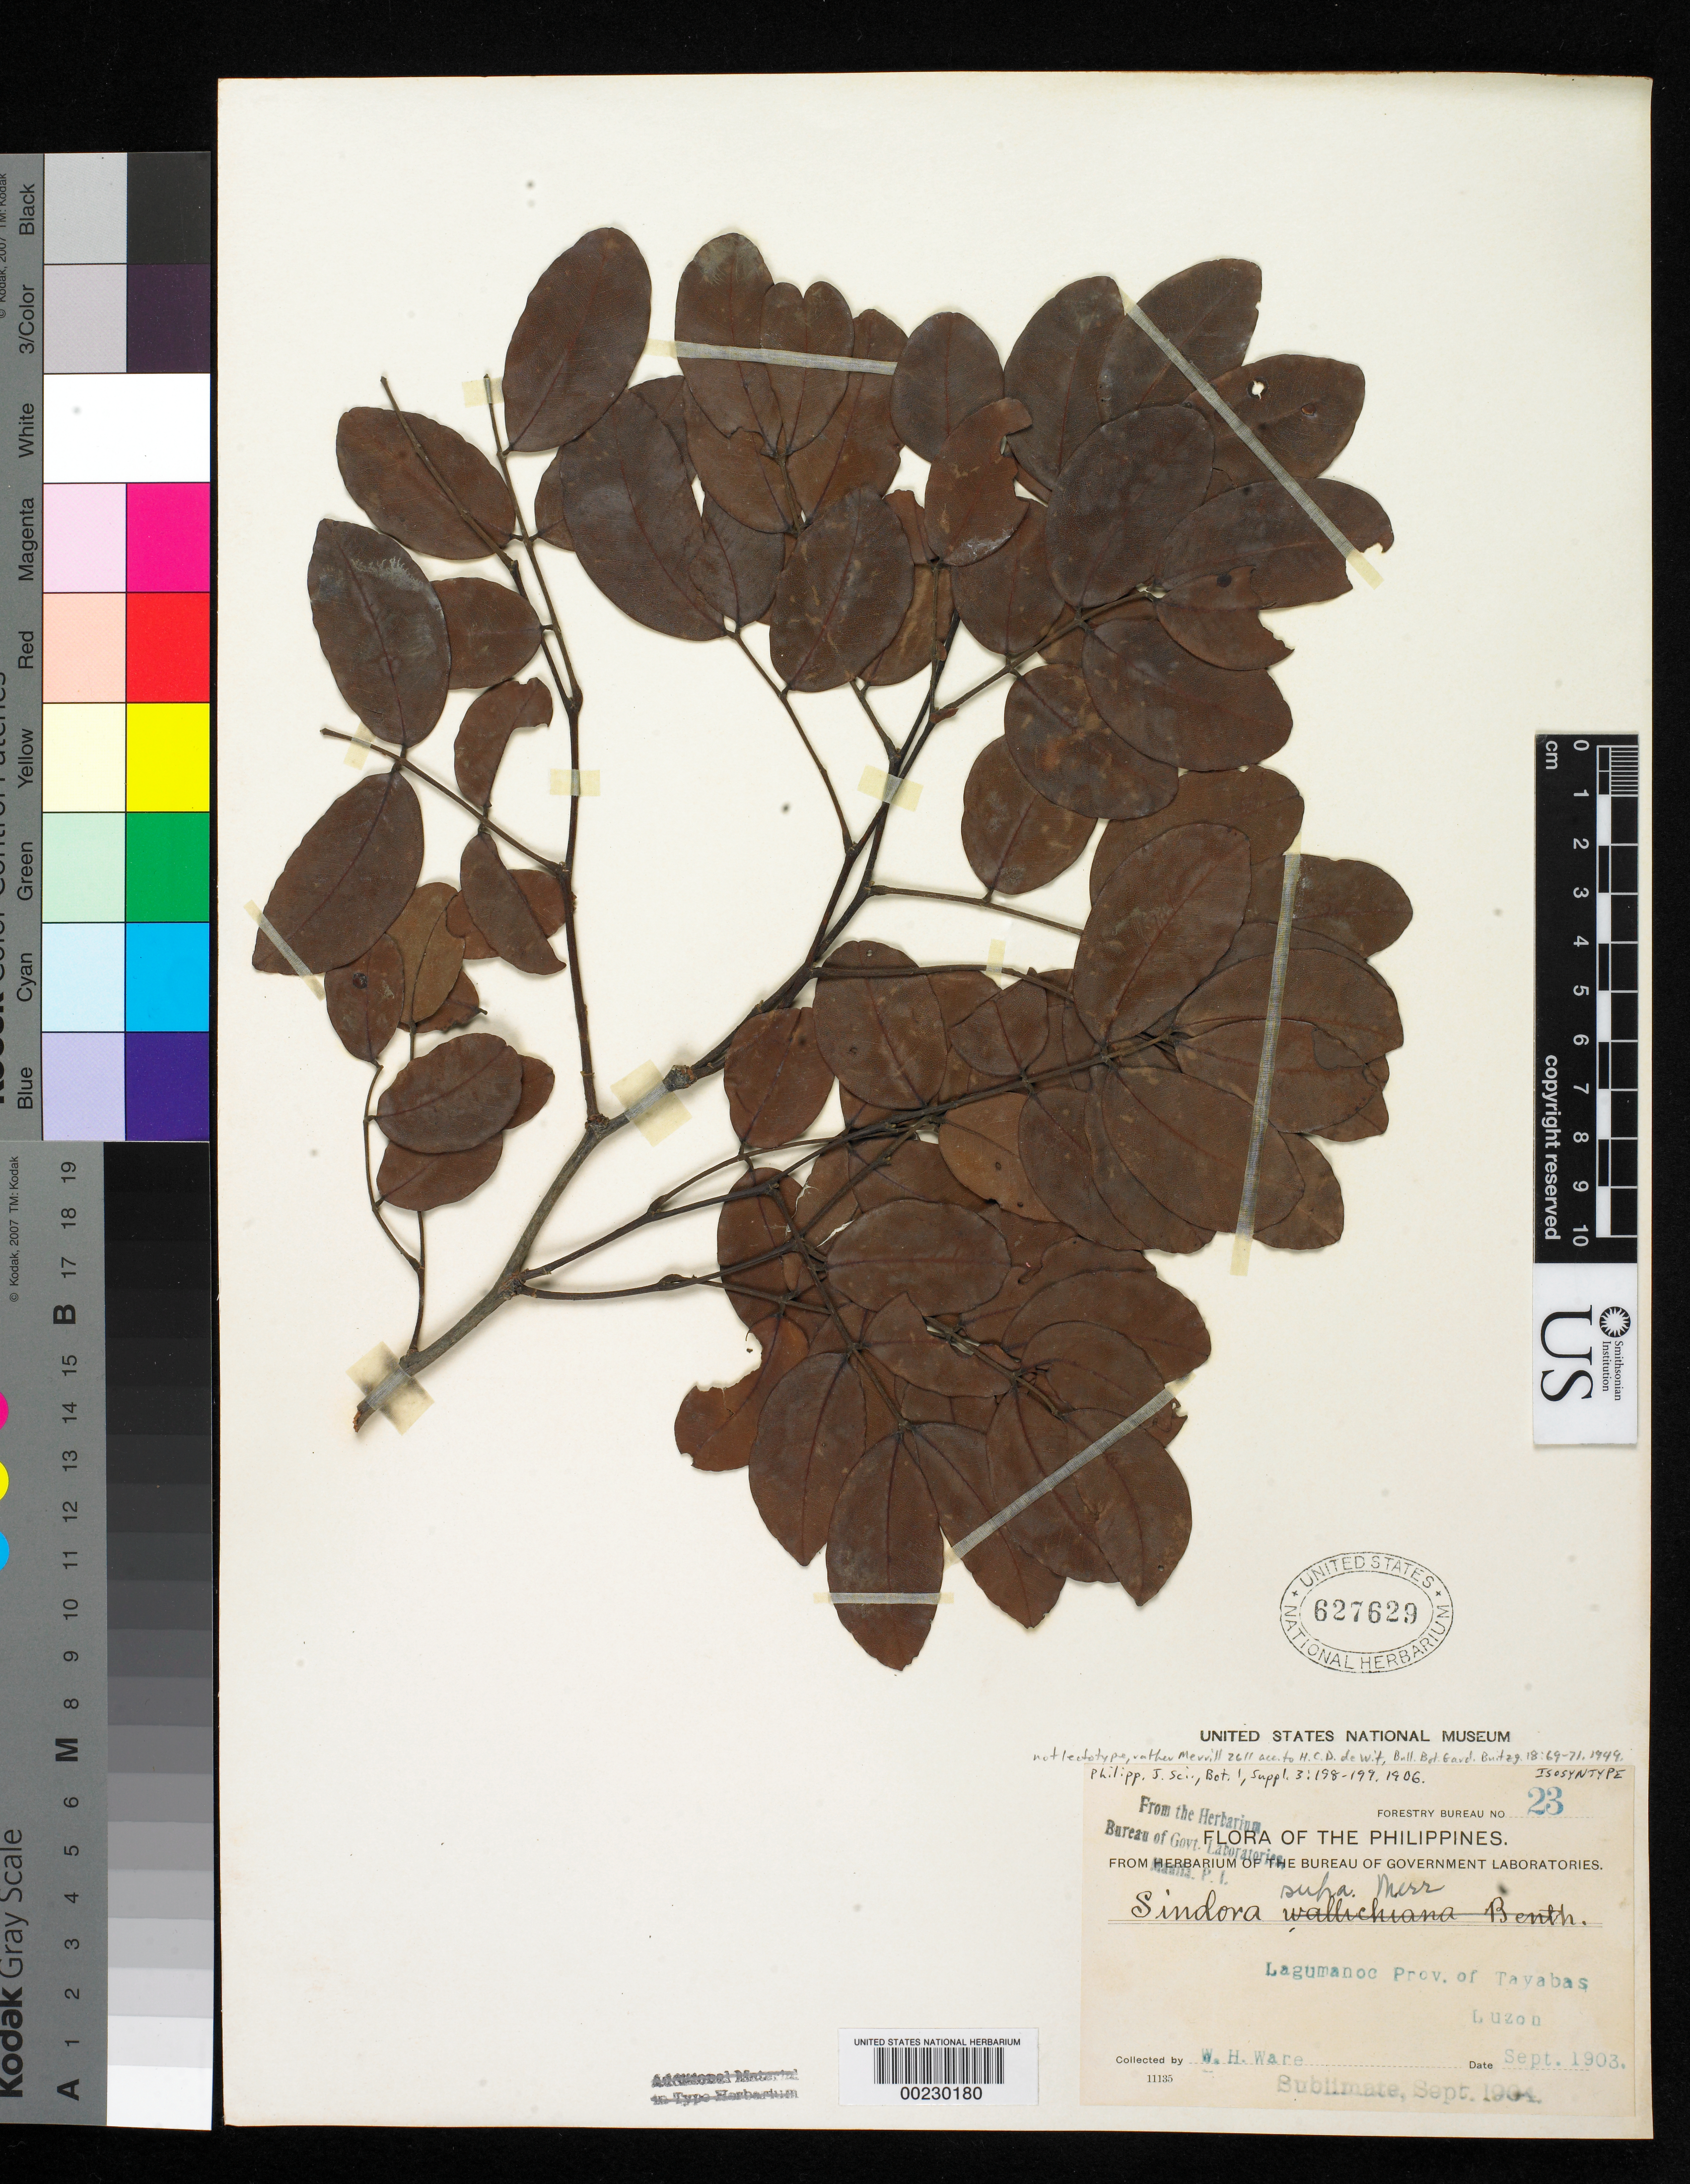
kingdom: Plantae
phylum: Tracheophyta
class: Magnoliopsida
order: Fabales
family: Fabaceae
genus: Sindora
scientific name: Sindora supa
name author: Merr.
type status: Isosyntype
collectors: W. Ware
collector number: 23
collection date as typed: Sep 1903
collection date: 1903-09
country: Philippines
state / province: Calabarzon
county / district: Quezon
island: Luzon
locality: Lagumanoc. Luzon. Tayabas.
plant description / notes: Lectotype collection is Merrill 2611 acc. to H.C.D. de Wit in Bull. Bot. Gard. Buitenzorg 18:69. 1949.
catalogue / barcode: US 627629